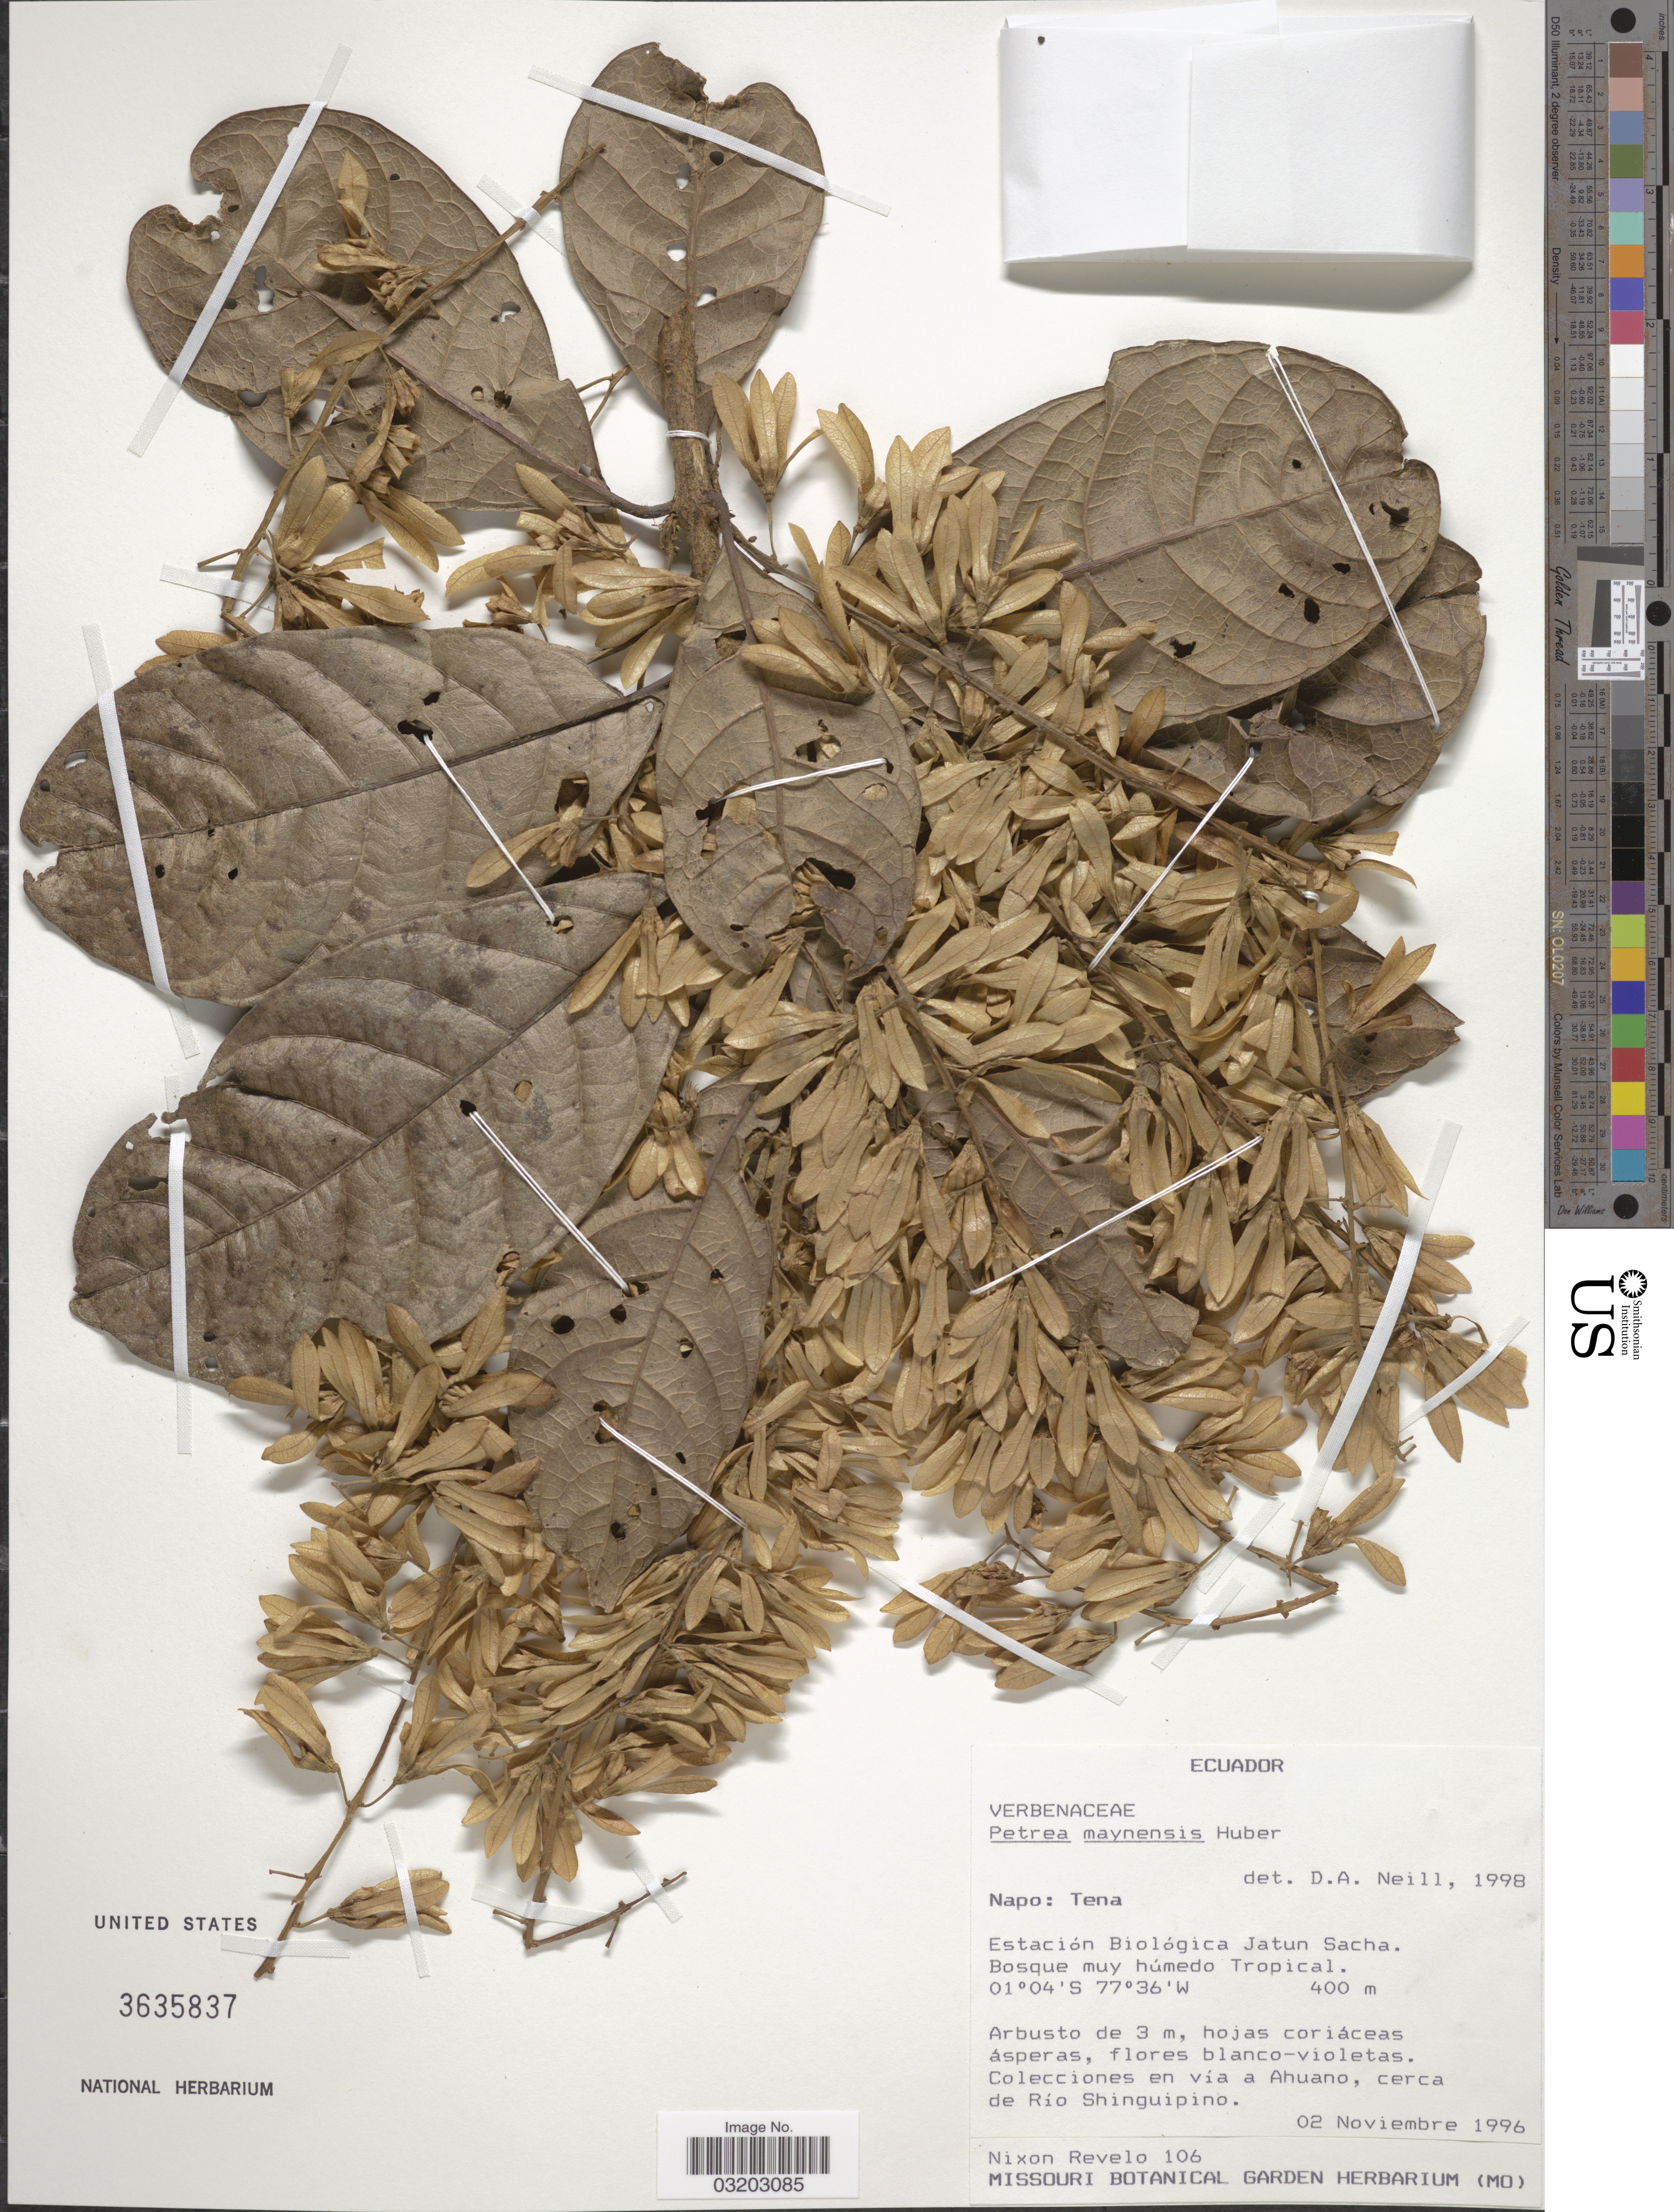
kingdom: Plantae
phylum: Tracheophyta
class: Magnoliopsida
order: Lamiales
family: Verbenaceae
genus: Petrea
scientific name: Petrea maynensis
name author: Huber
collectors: N. Revelo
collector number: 106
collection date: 1996-11-02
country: Ecuador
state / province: Napo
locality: Tena. Estación Biológica Jatun Sacha.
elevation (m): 400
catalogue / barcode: US 3635837